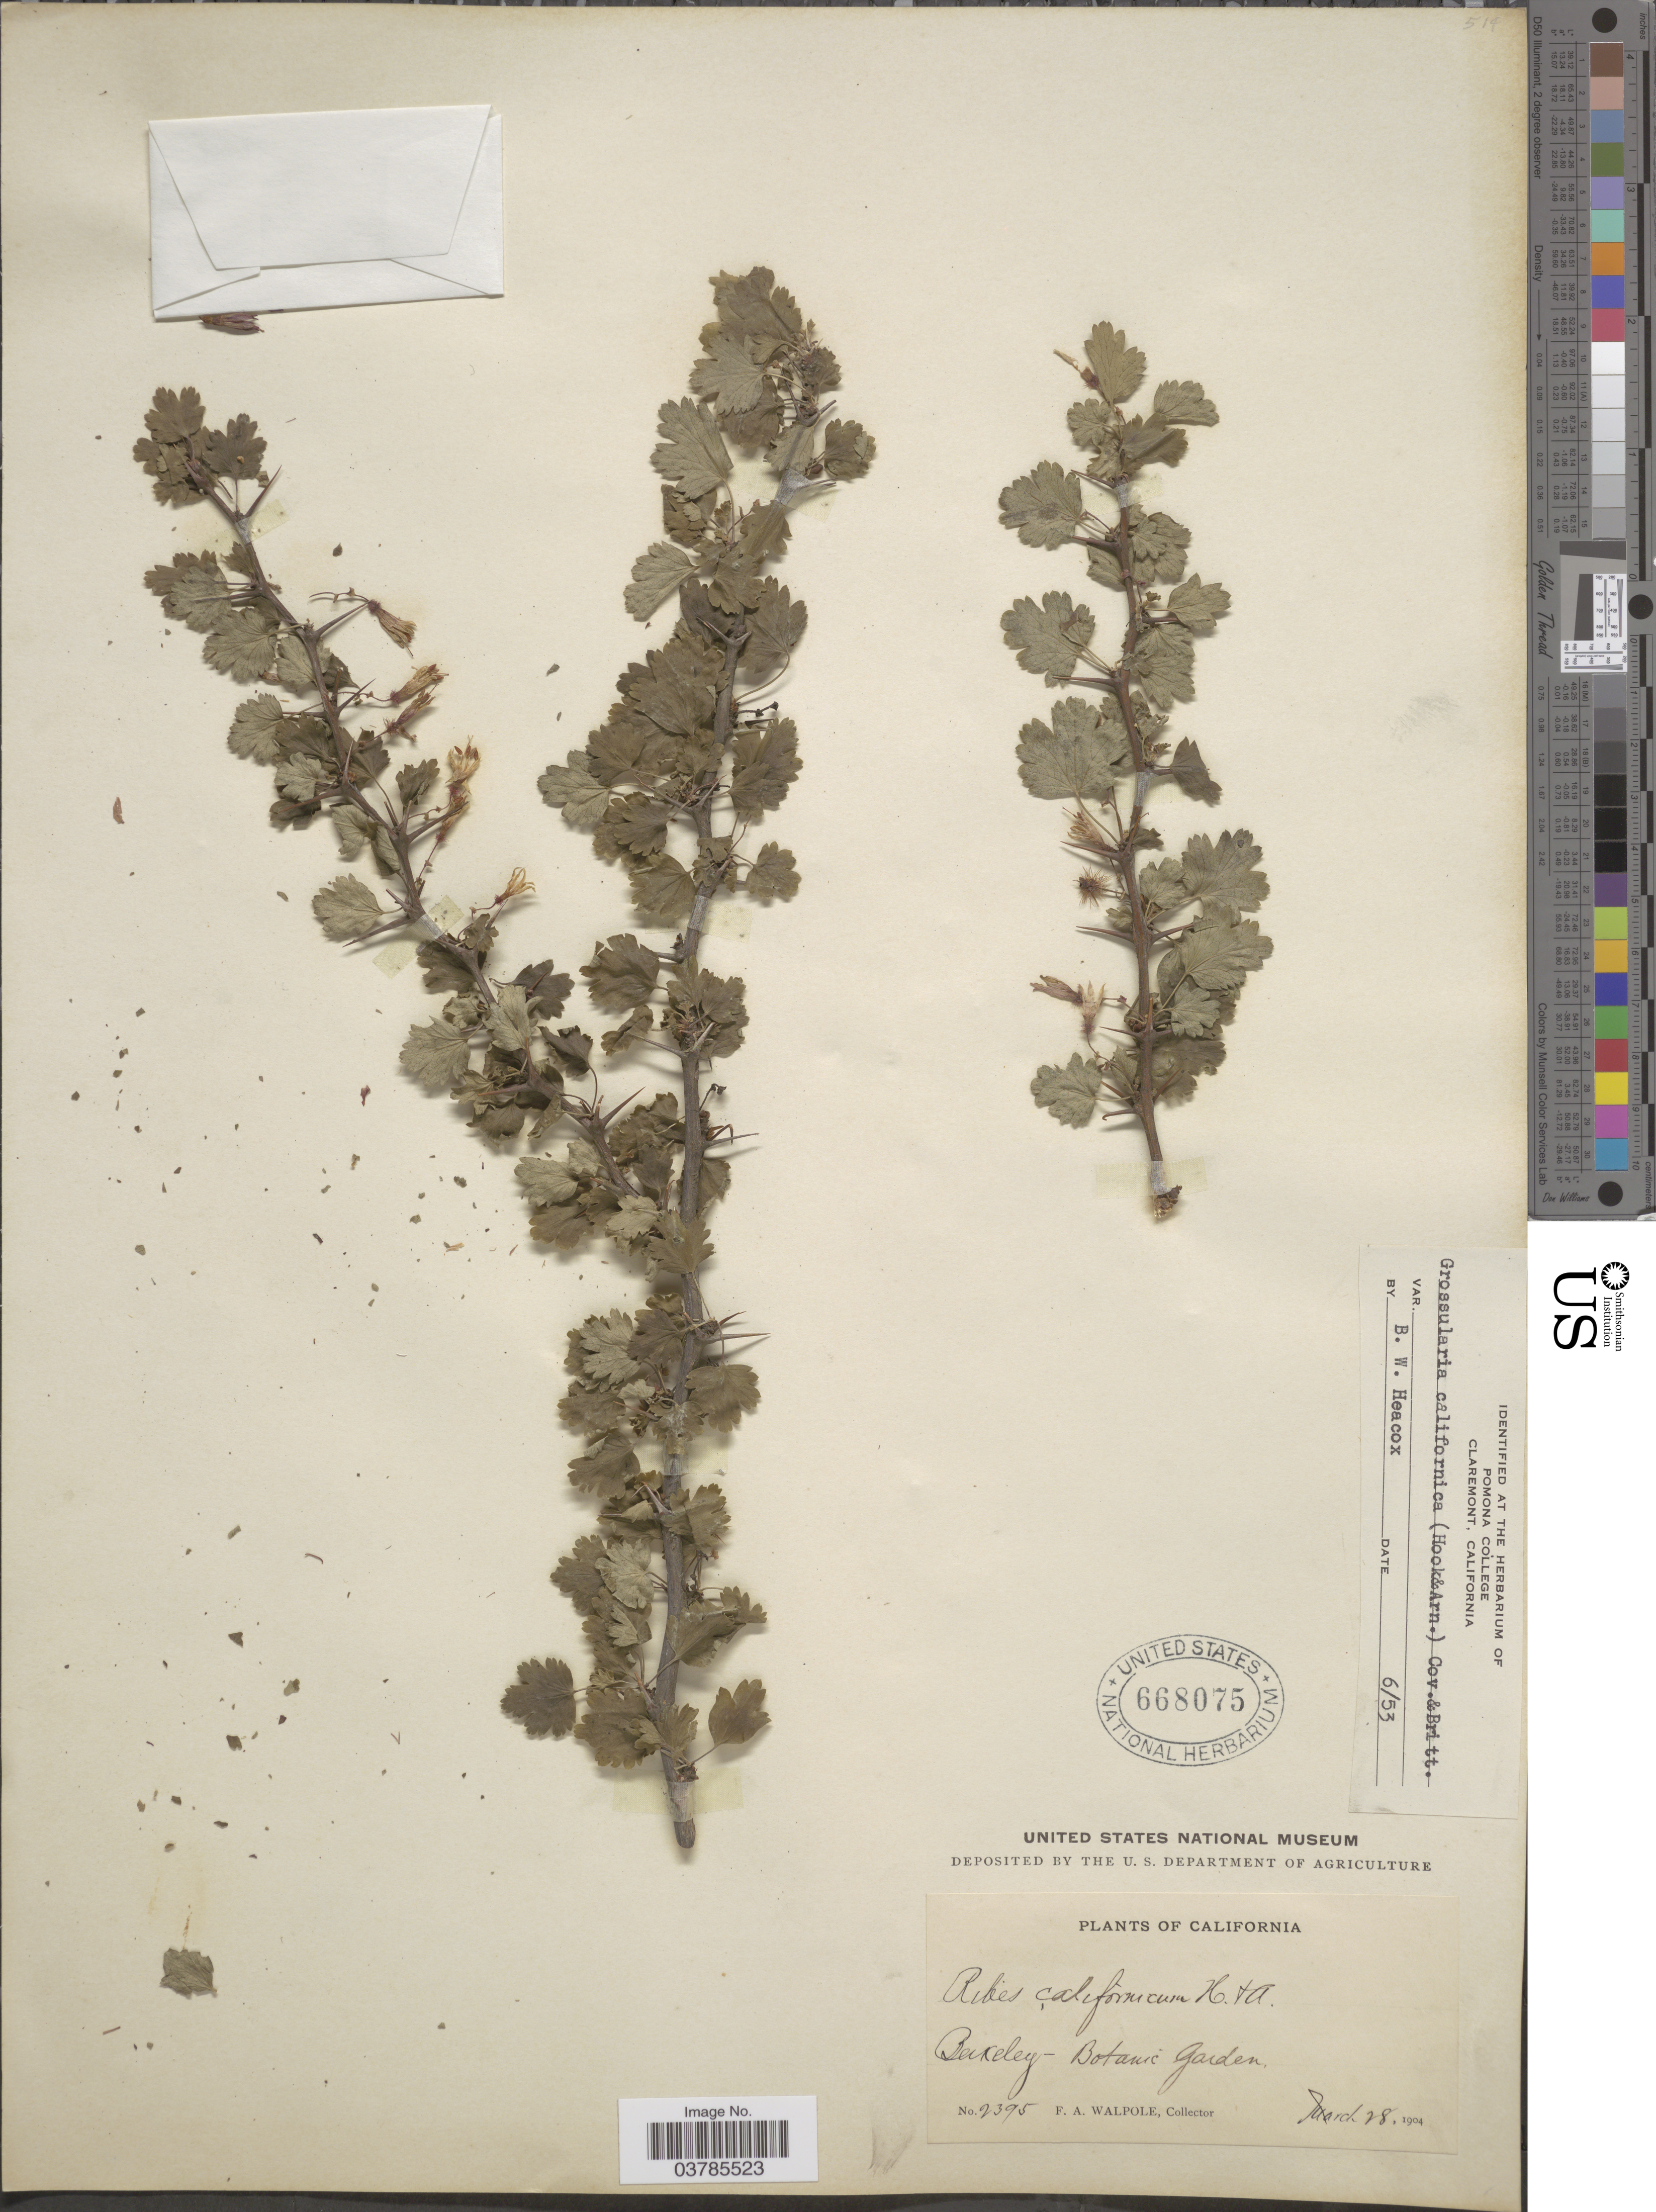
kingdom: Plantae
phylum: Tracheophyta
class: Magnoliopsida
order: Saxifragales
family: Grossulariaceae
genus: Ribes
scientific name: Ribes californicum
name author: Hook. & Arn.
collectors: F. Walpole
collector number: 2395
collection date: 1904-03-28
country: United States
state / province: California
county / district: Alameda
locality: Berkeley - Botanic Garden.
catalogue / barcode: US 668075